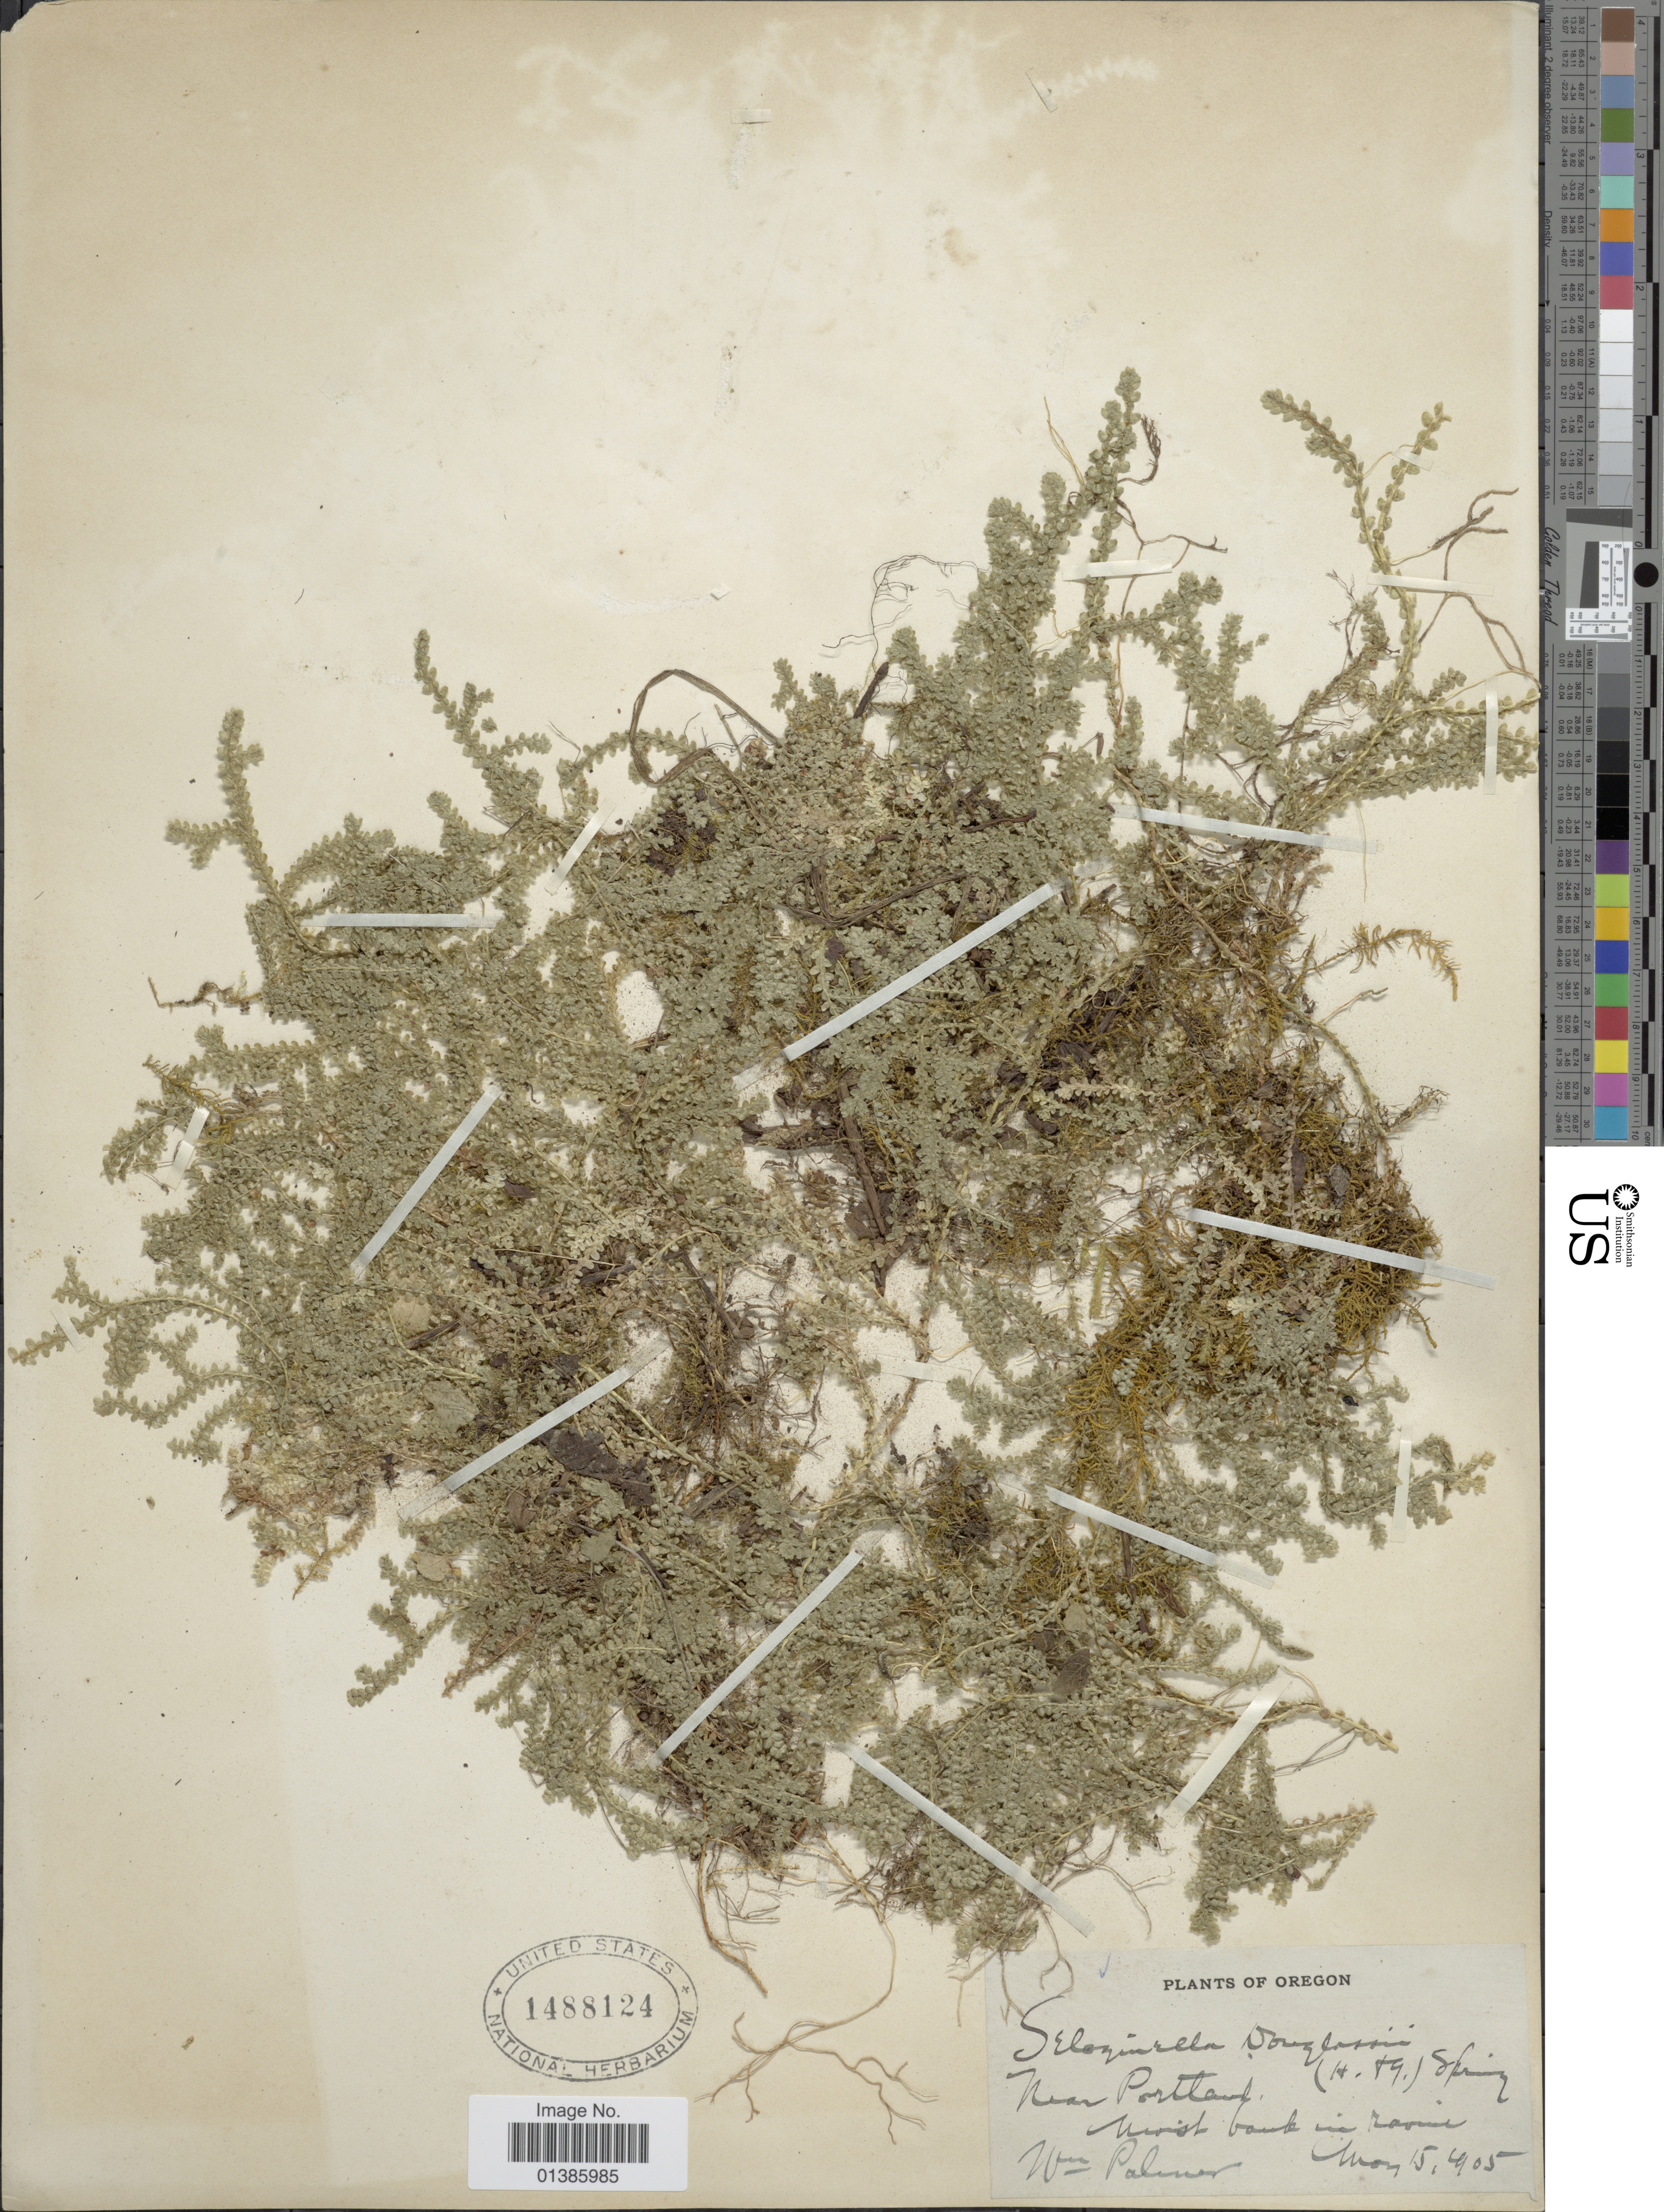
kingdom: Plantae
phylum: Tracheophyta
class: Lycopodiopsida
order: Selaginellales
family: Selaginellaceae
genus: Selaginella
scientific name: Selaginella douglasii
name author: (Hook. & Grev.) Spring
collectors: W. Palmer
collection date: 1905-05-15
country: United States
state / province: Oregon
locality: Near Portland.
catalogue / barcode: US 1488124